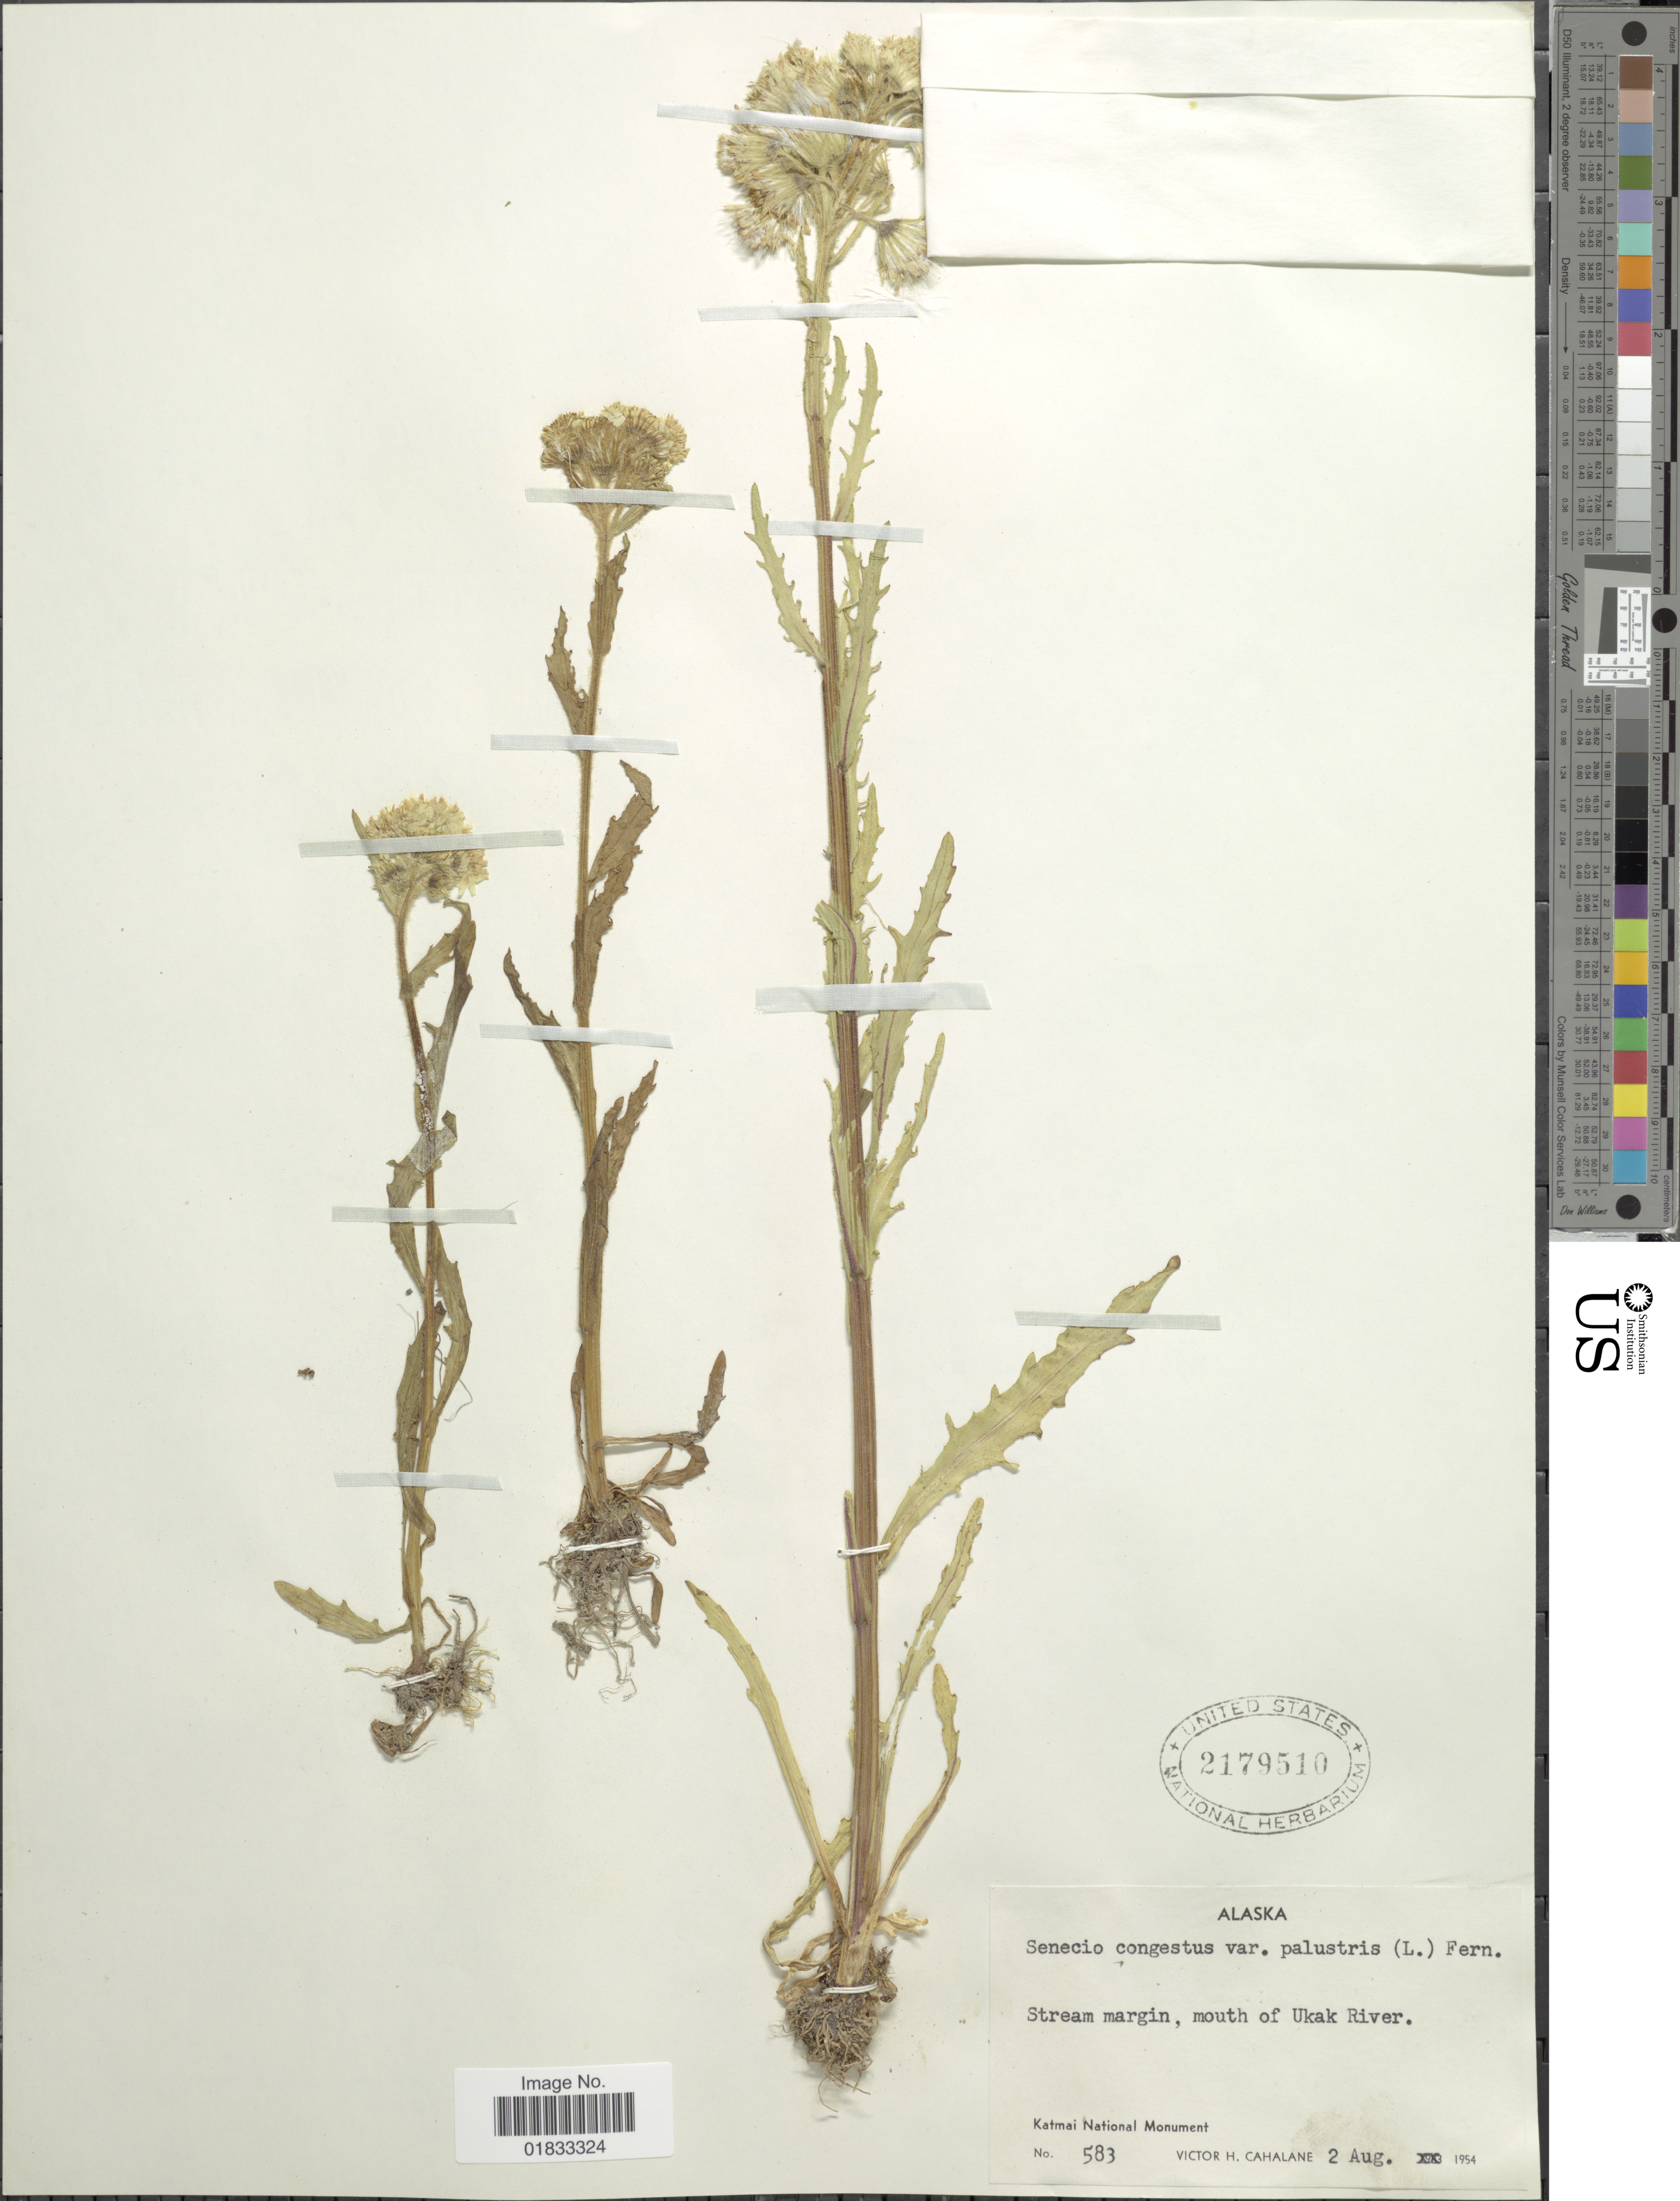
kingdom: Plantae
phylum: Tracheophyta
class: Magnoliopsida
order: Asterales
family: Asteraceae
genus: Tephroseris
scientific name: Tephroseris palustris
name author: (L.) Rchb.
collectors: V. Cahalane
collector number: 583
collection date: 1954-08-02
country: United States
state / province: Alaska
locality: Mouth of Ukak River, Katmai National Monument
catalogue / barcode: US 2179510